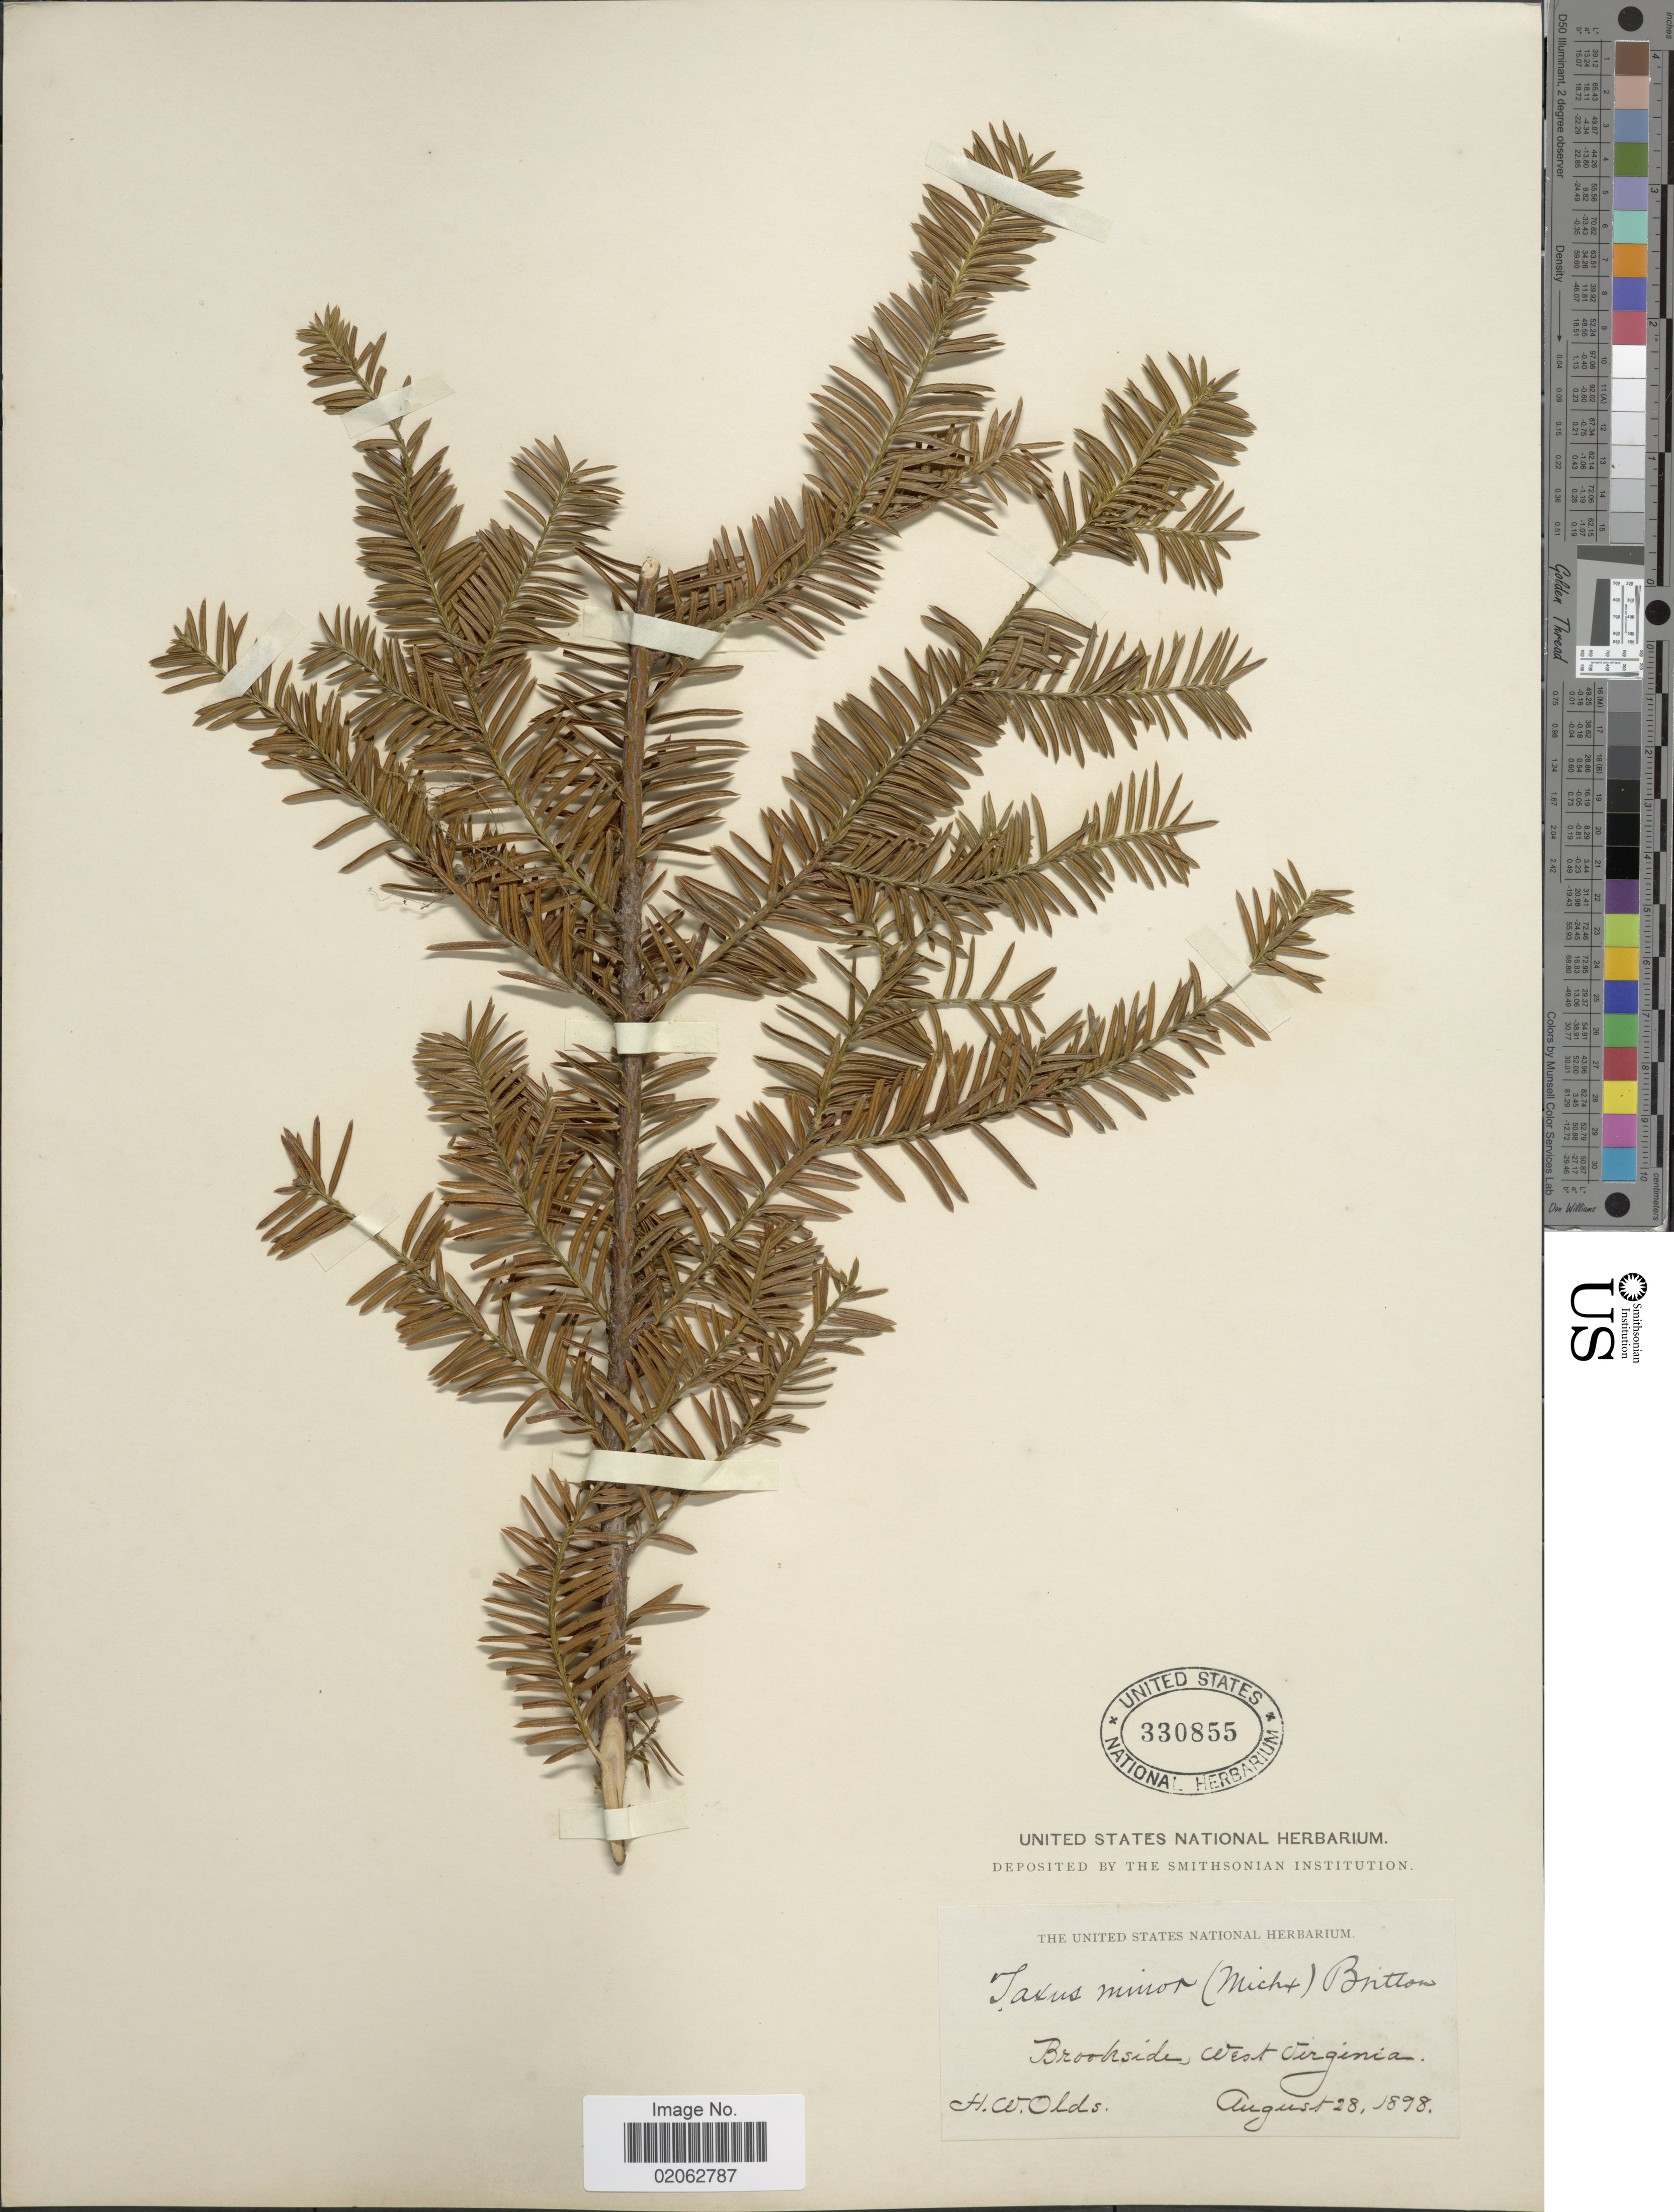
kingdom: Plantae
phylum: Tracheophyta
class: Pinopsida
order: Pinales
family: Taxaceae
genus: Taxus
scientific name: Taxus canadensis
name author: Marshall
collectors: H. W. Olds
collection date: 1898-08-28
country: United States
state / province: West Virginia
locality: Brookside, West Virginia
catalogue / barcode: US 330855